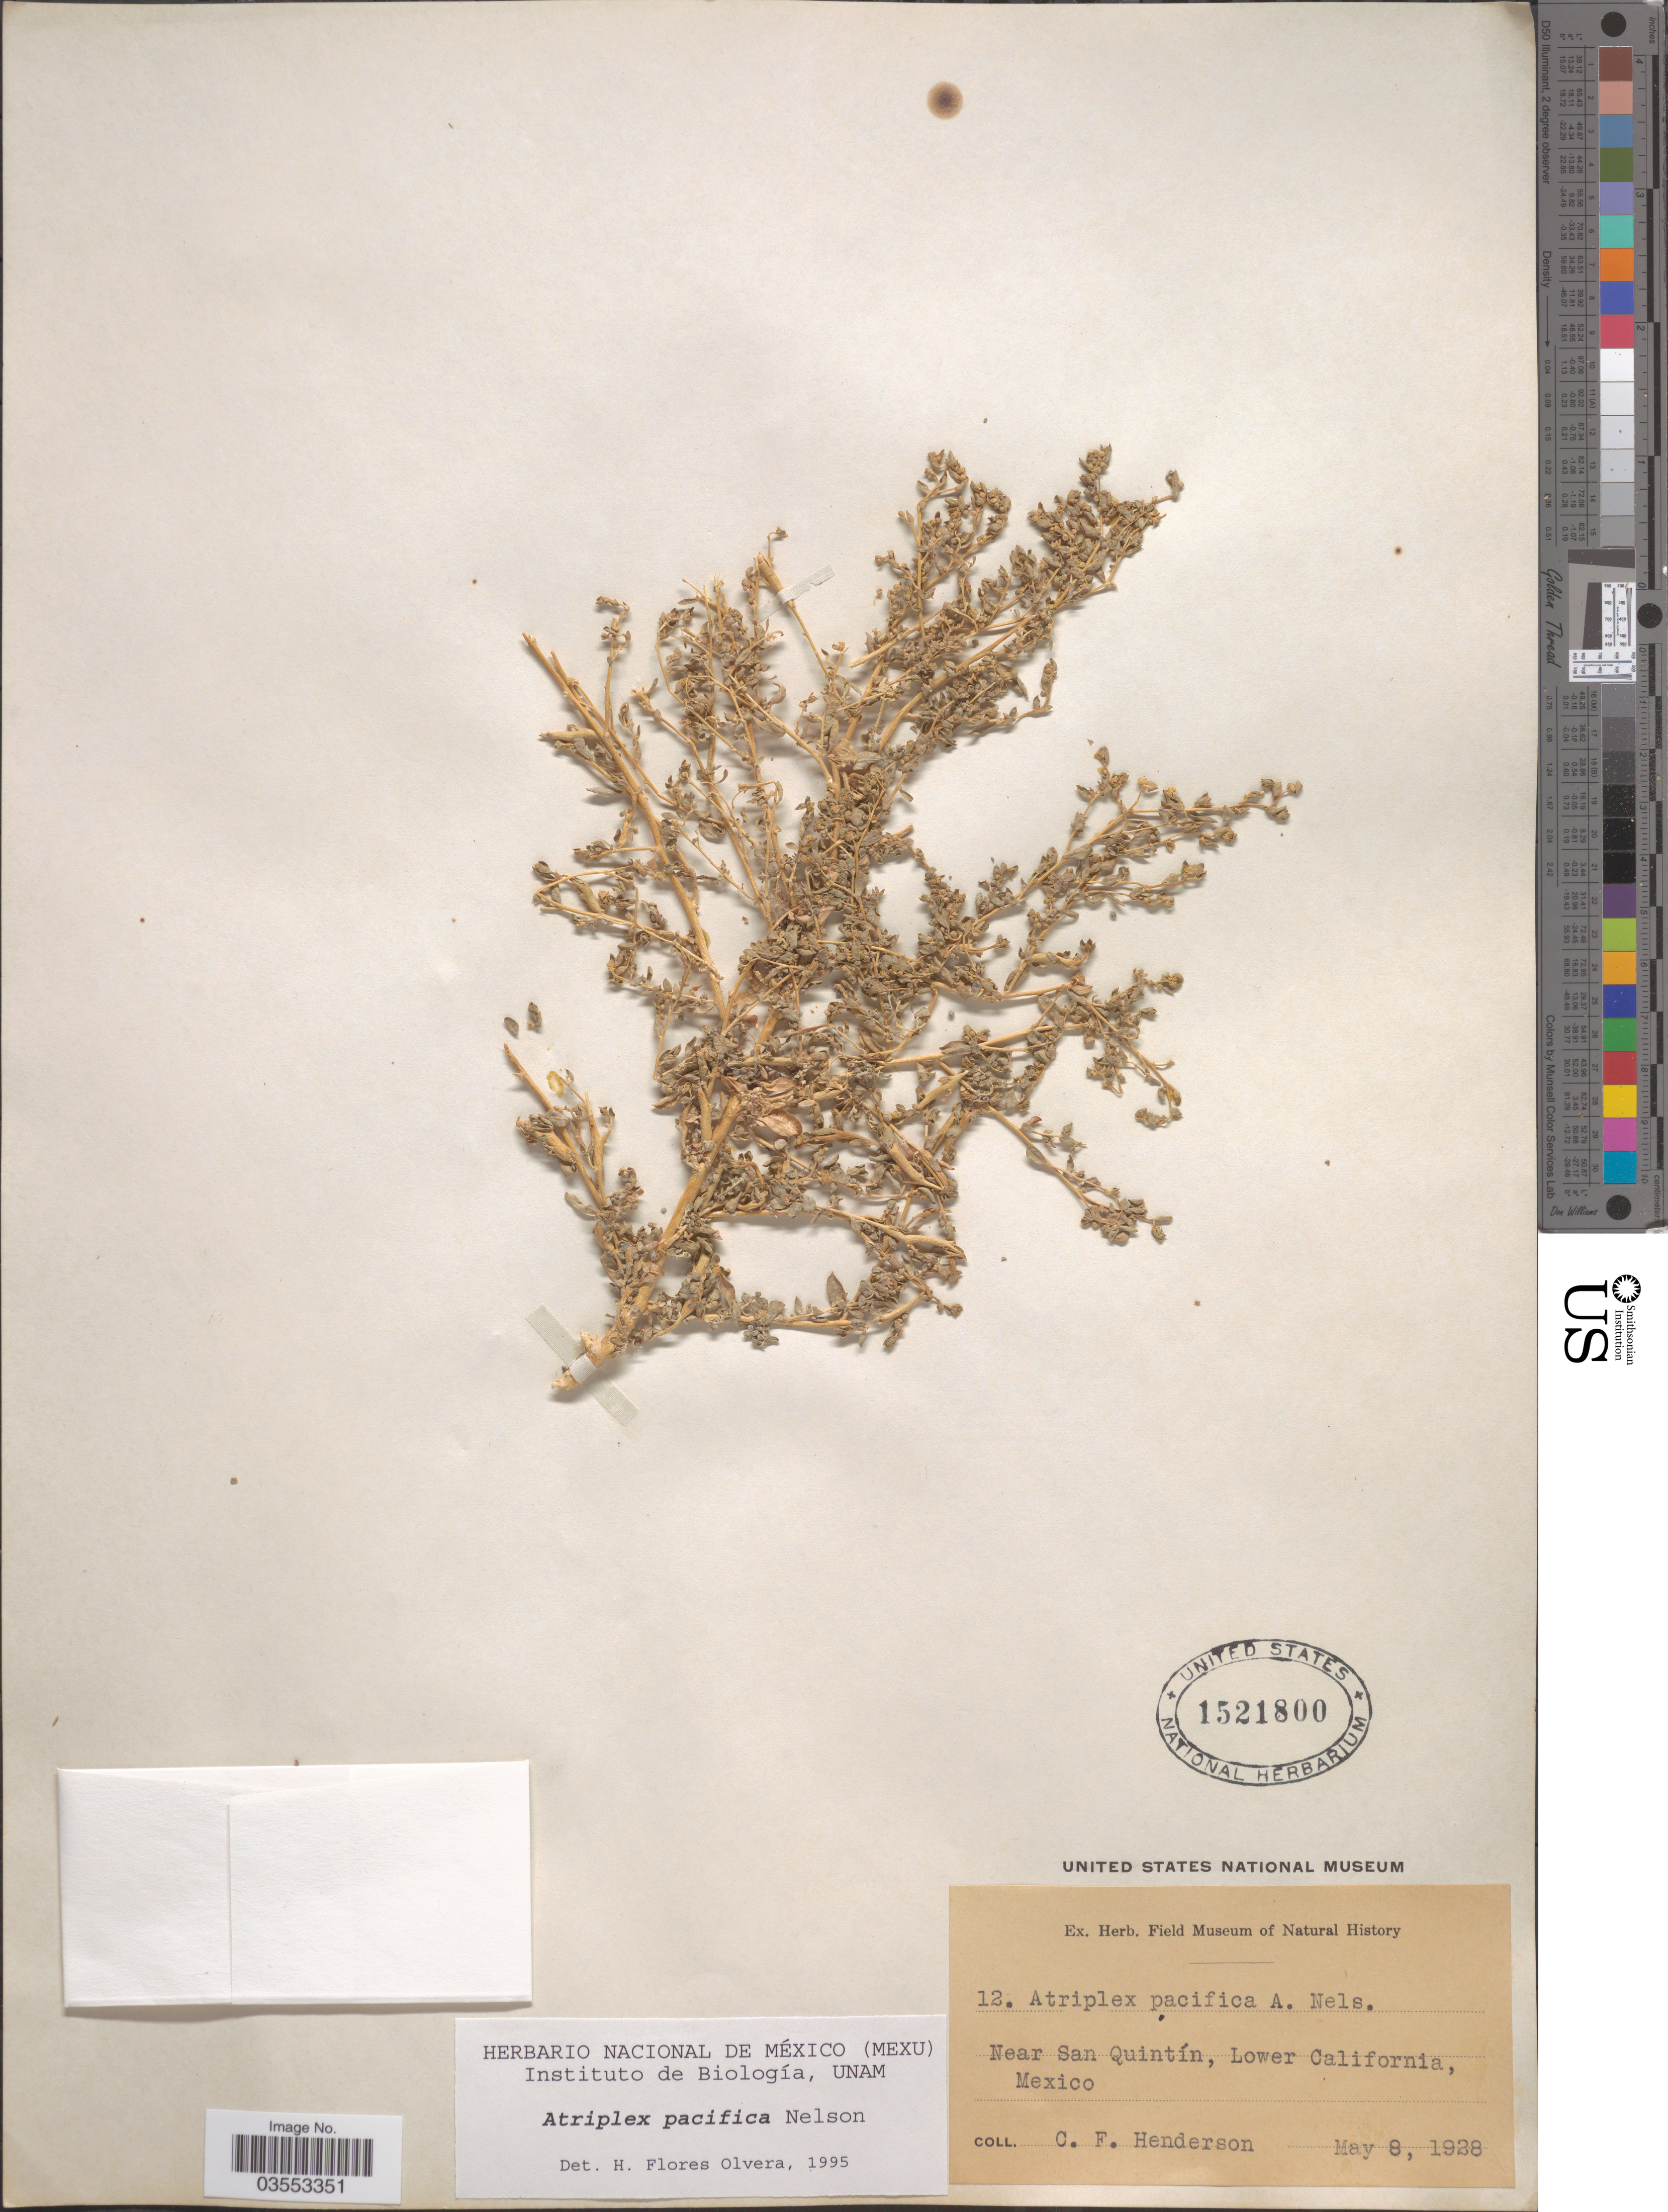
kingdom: Plantae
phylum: Tracheophyta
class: Magnoliopsida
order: Caryophyllales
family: Amaranthaceae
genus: Atriplex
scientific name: Atriplex pacifica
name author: A. Nelson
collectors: C. Henderson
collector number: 12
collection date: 1928-05-08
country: Mexico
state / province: Baja California Norte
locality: Near San Quintín, Lower California.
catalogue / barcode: US 1521800